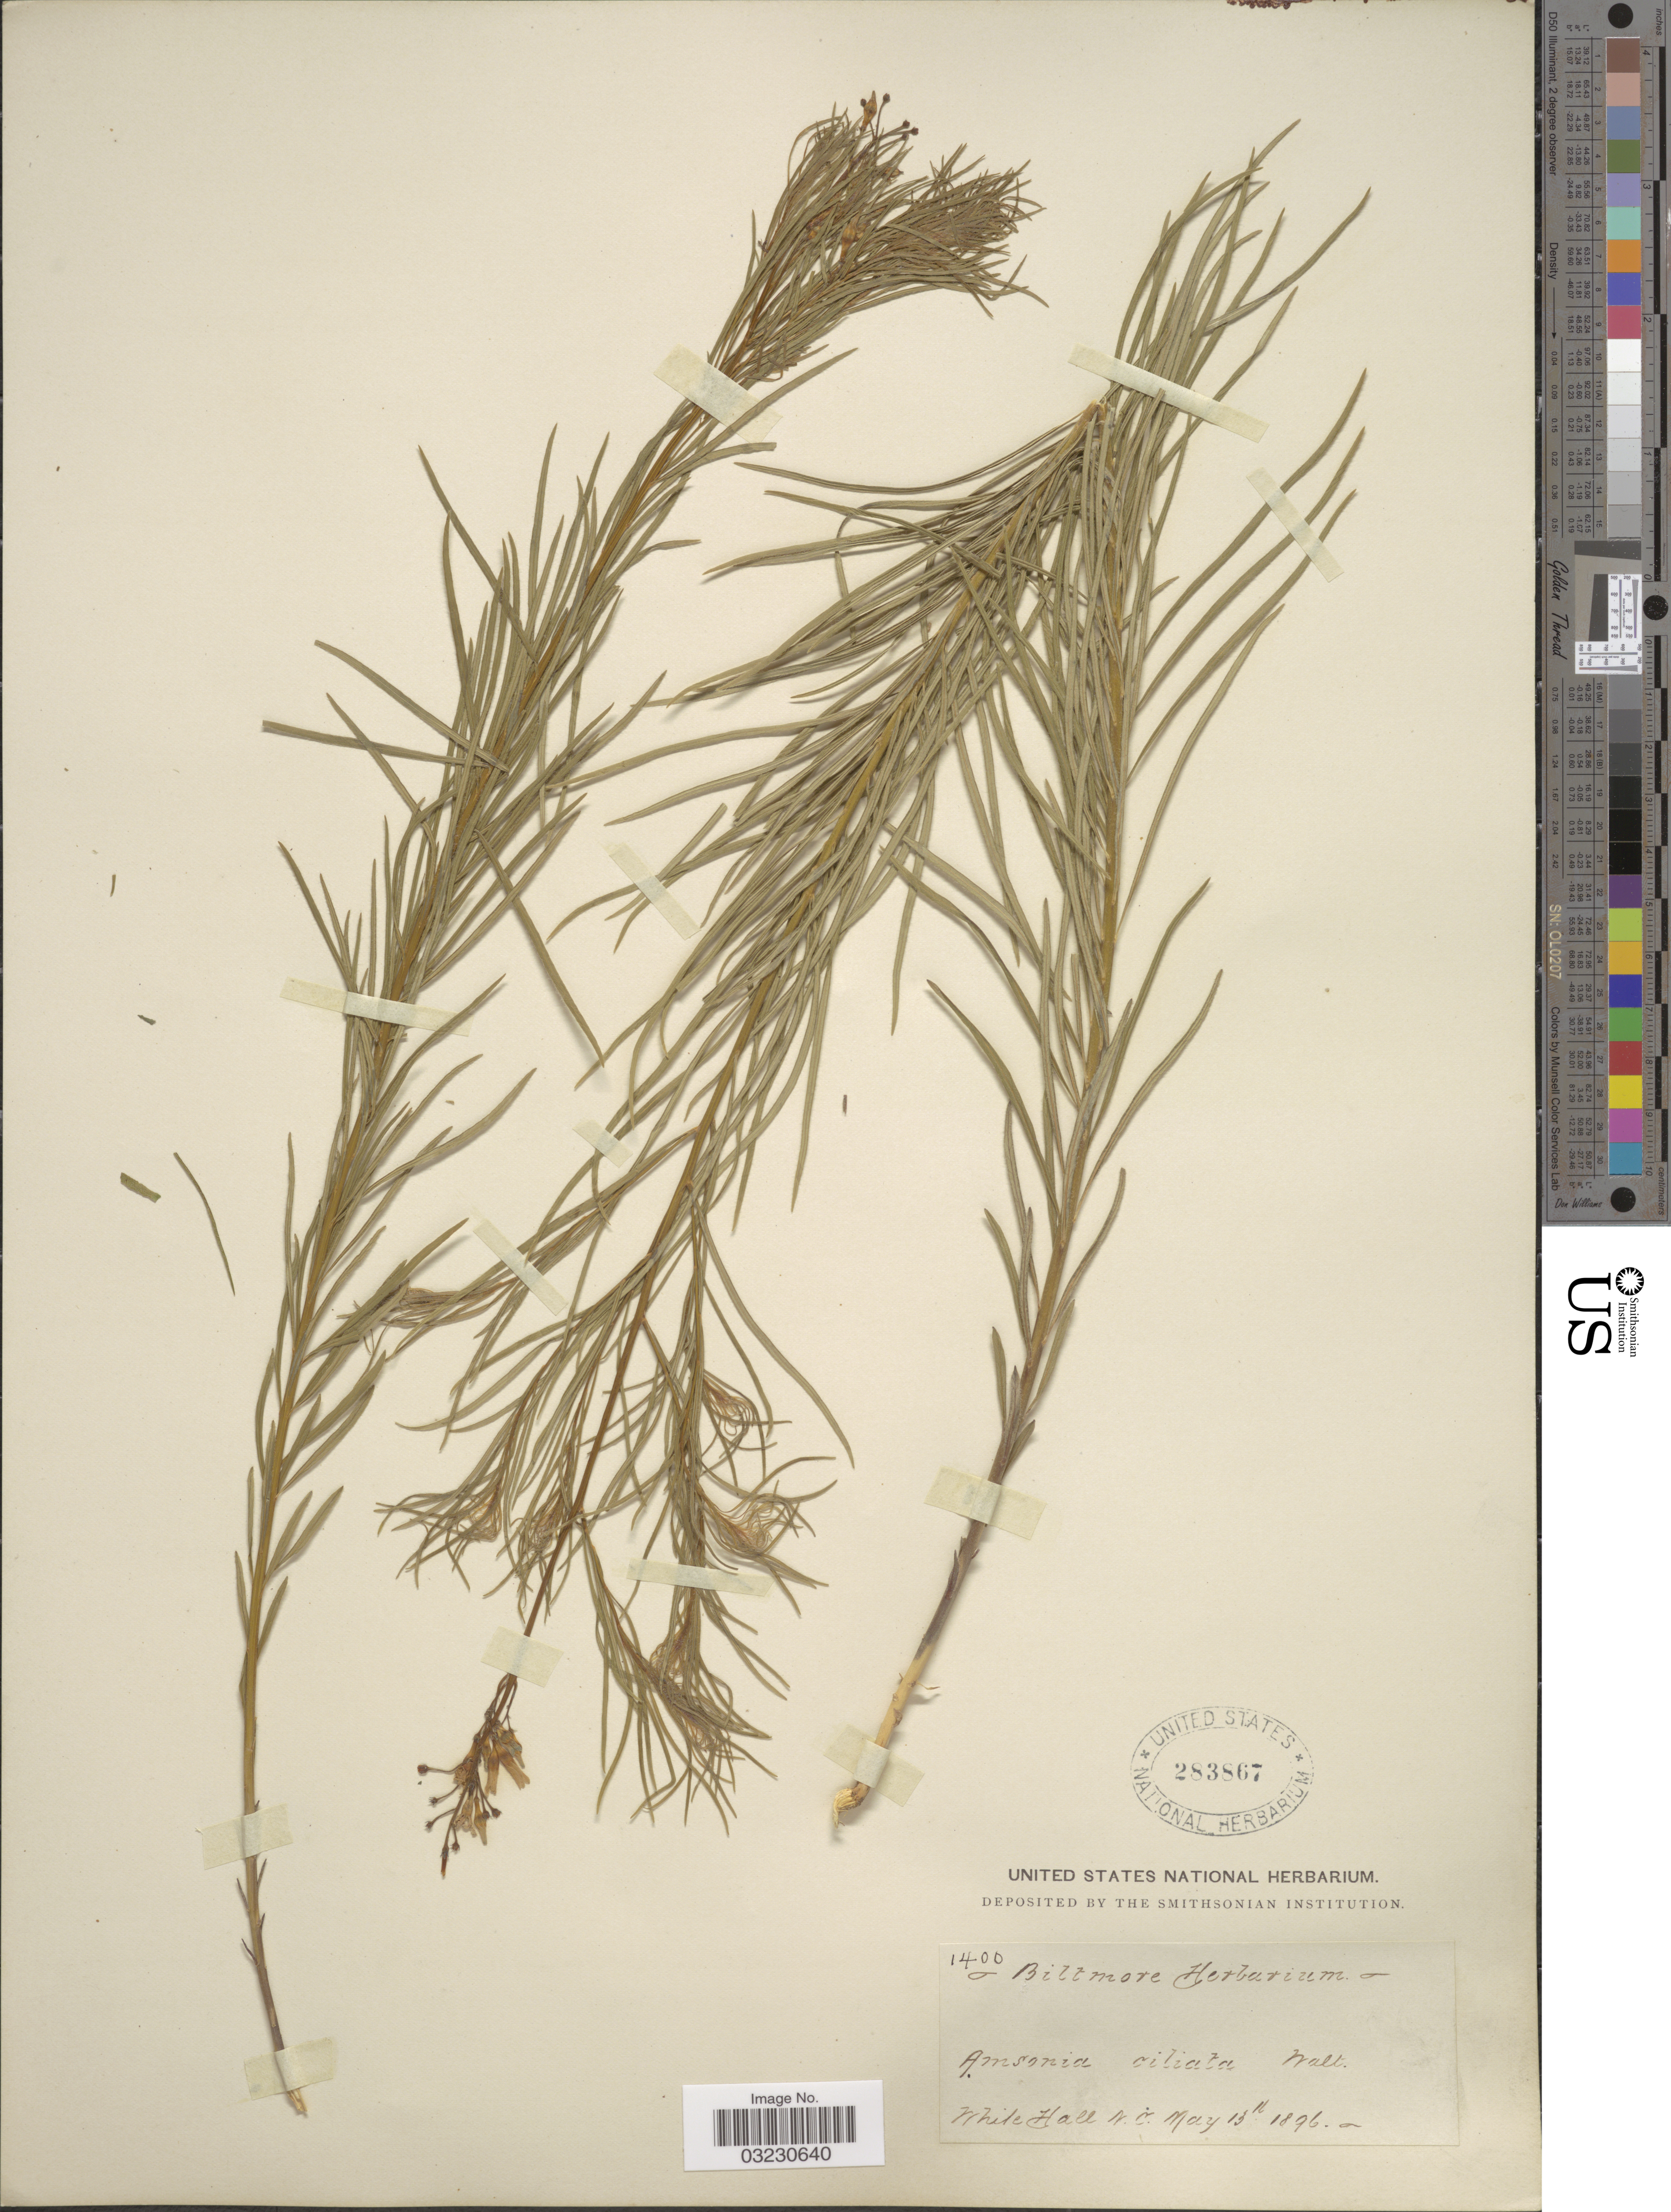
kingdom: Plantae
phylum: Tracheophyta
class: Magnoliopsida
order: Gentianales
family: Apocynaceae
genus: Amsonia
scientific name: Amsonia tenuifolia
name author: (Raf.) R.A. Harper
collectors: ex herb. Biltmore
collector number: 1400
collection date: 1896-05-13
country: United States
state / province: North Carolina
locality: White Hall.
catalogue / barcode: US 283867